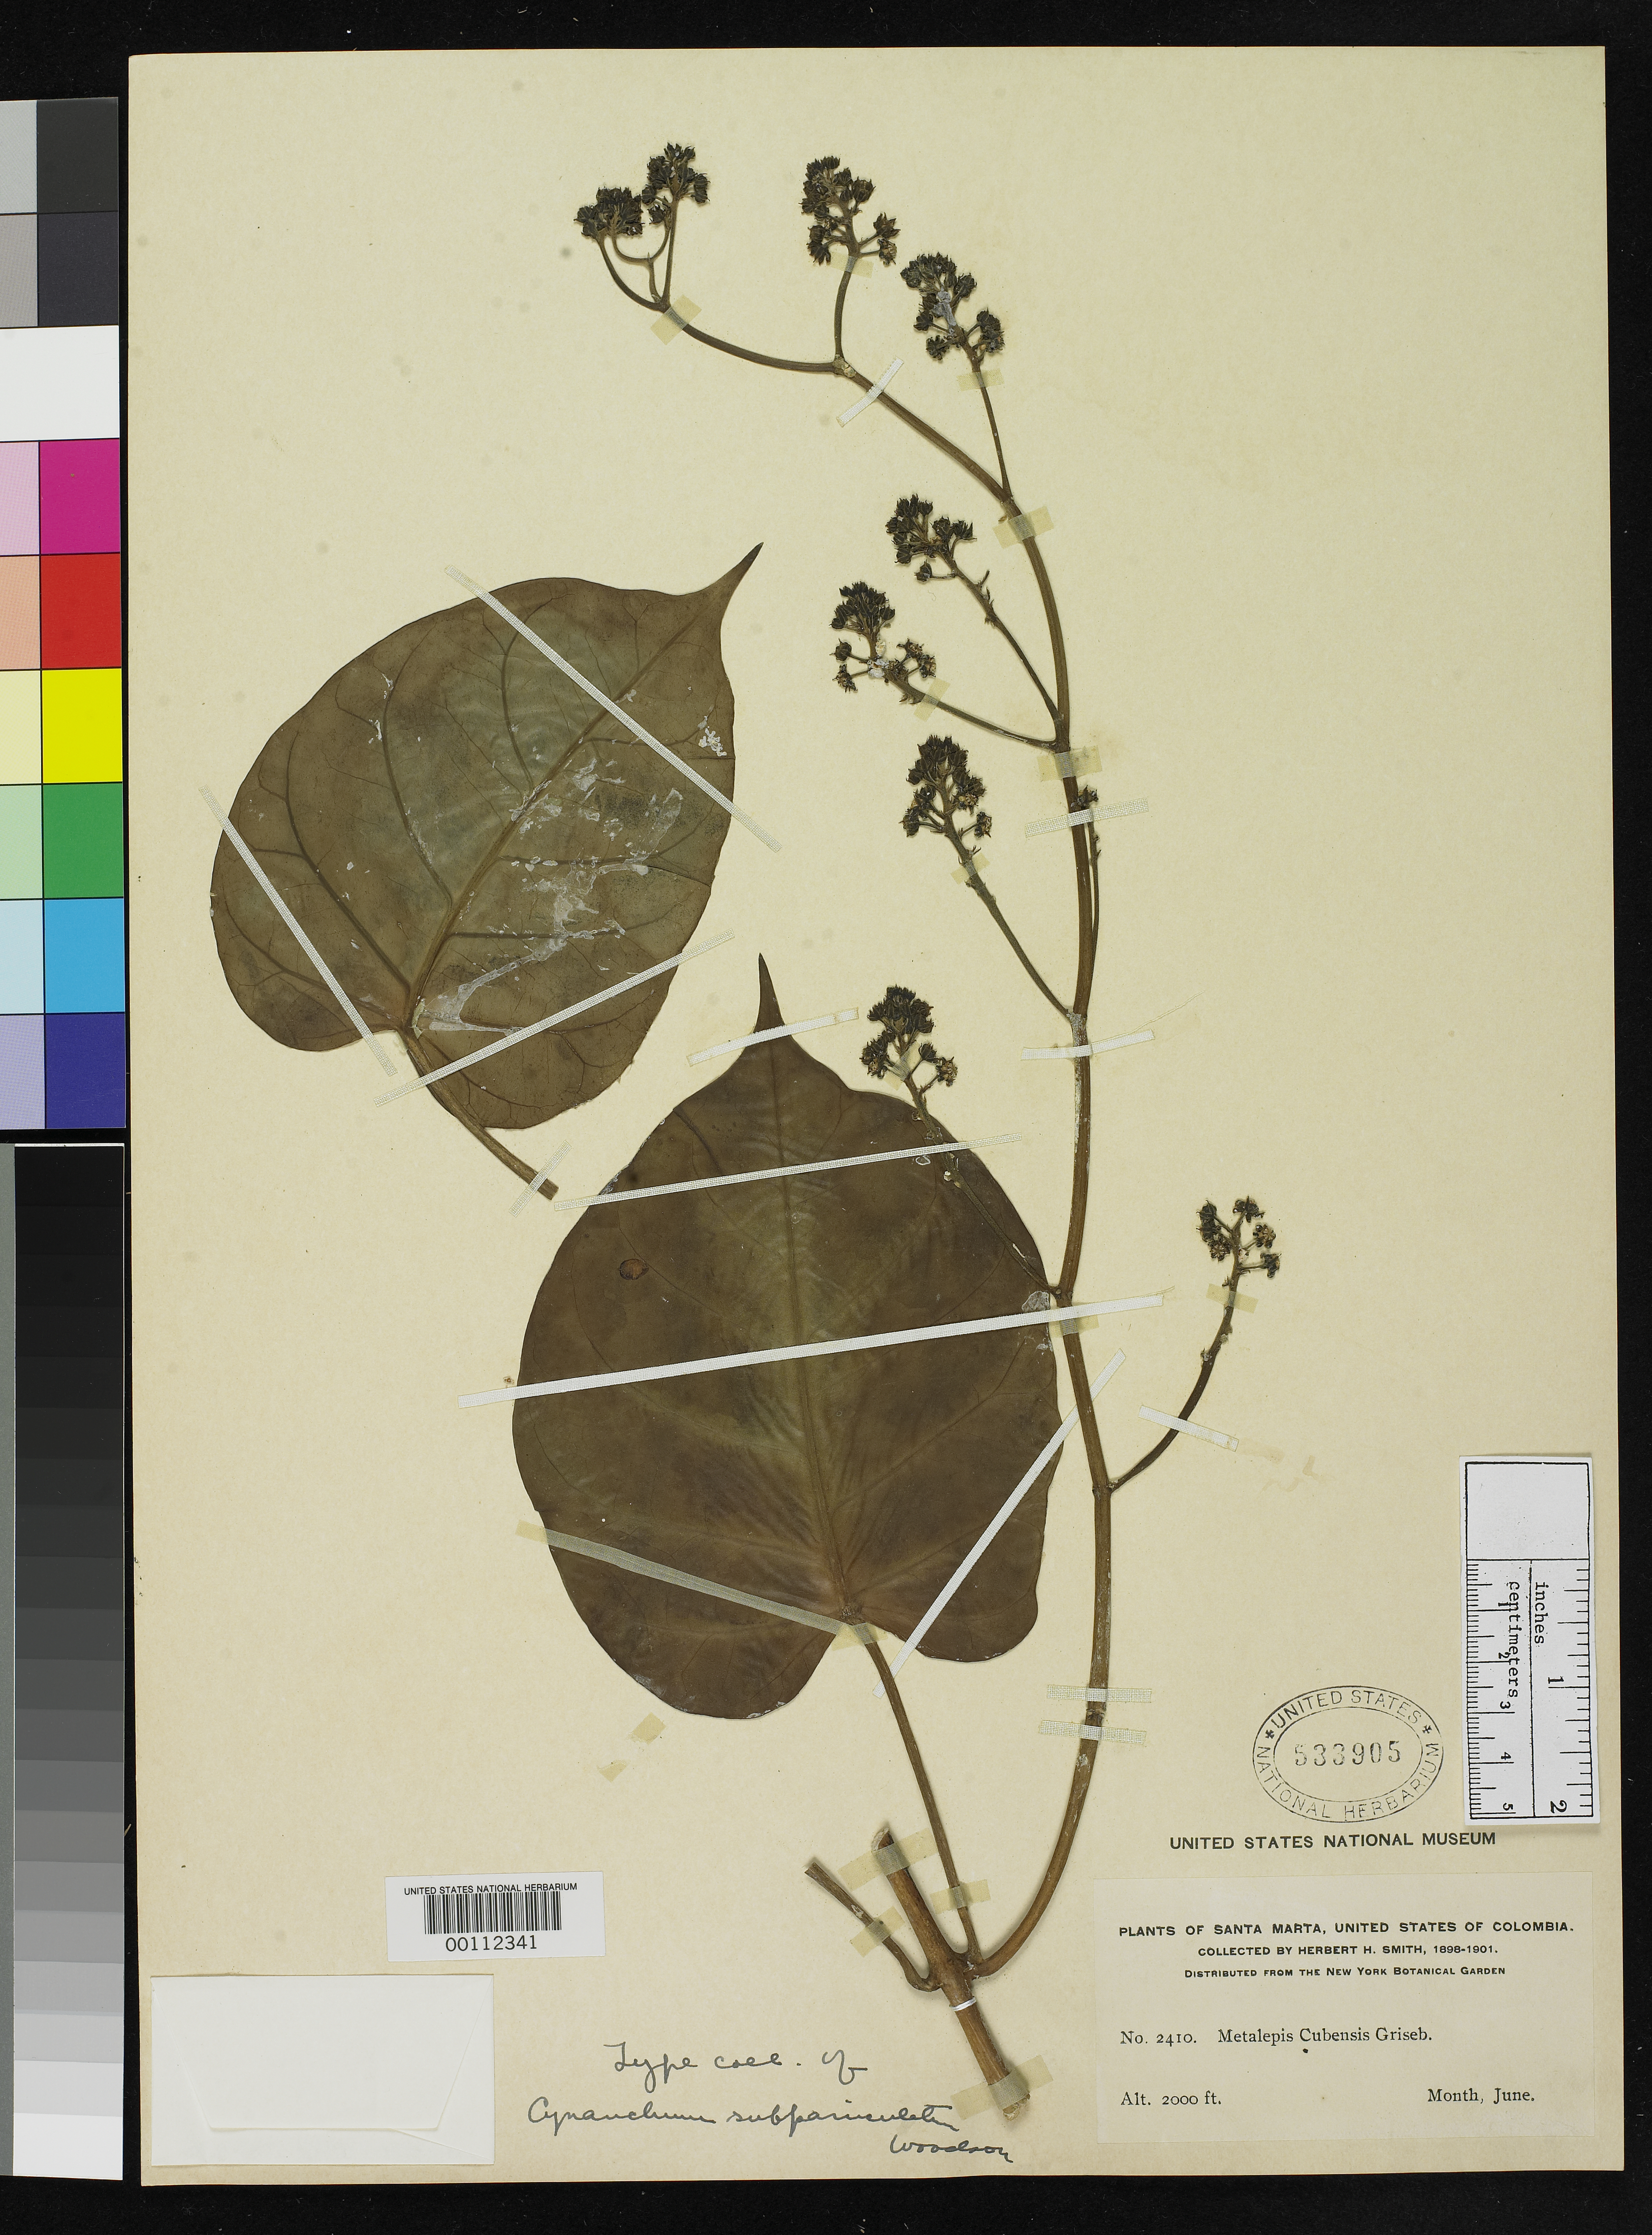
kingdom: Plantae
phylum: Tracheophyta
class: Magnoliopsida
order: Gentianales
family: Apocynaceae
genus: Cynanchum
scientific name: Cynanchum subpaniculatum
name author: Woodson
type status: Isotype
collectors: Herbert H. Smith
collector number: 2410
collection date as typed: Jun 1898 to -- Jun 1901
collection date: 1898-06/1901-06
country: Colombia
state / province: Magdalena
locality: Santa Marta.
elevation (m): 610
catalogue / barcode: US 533905